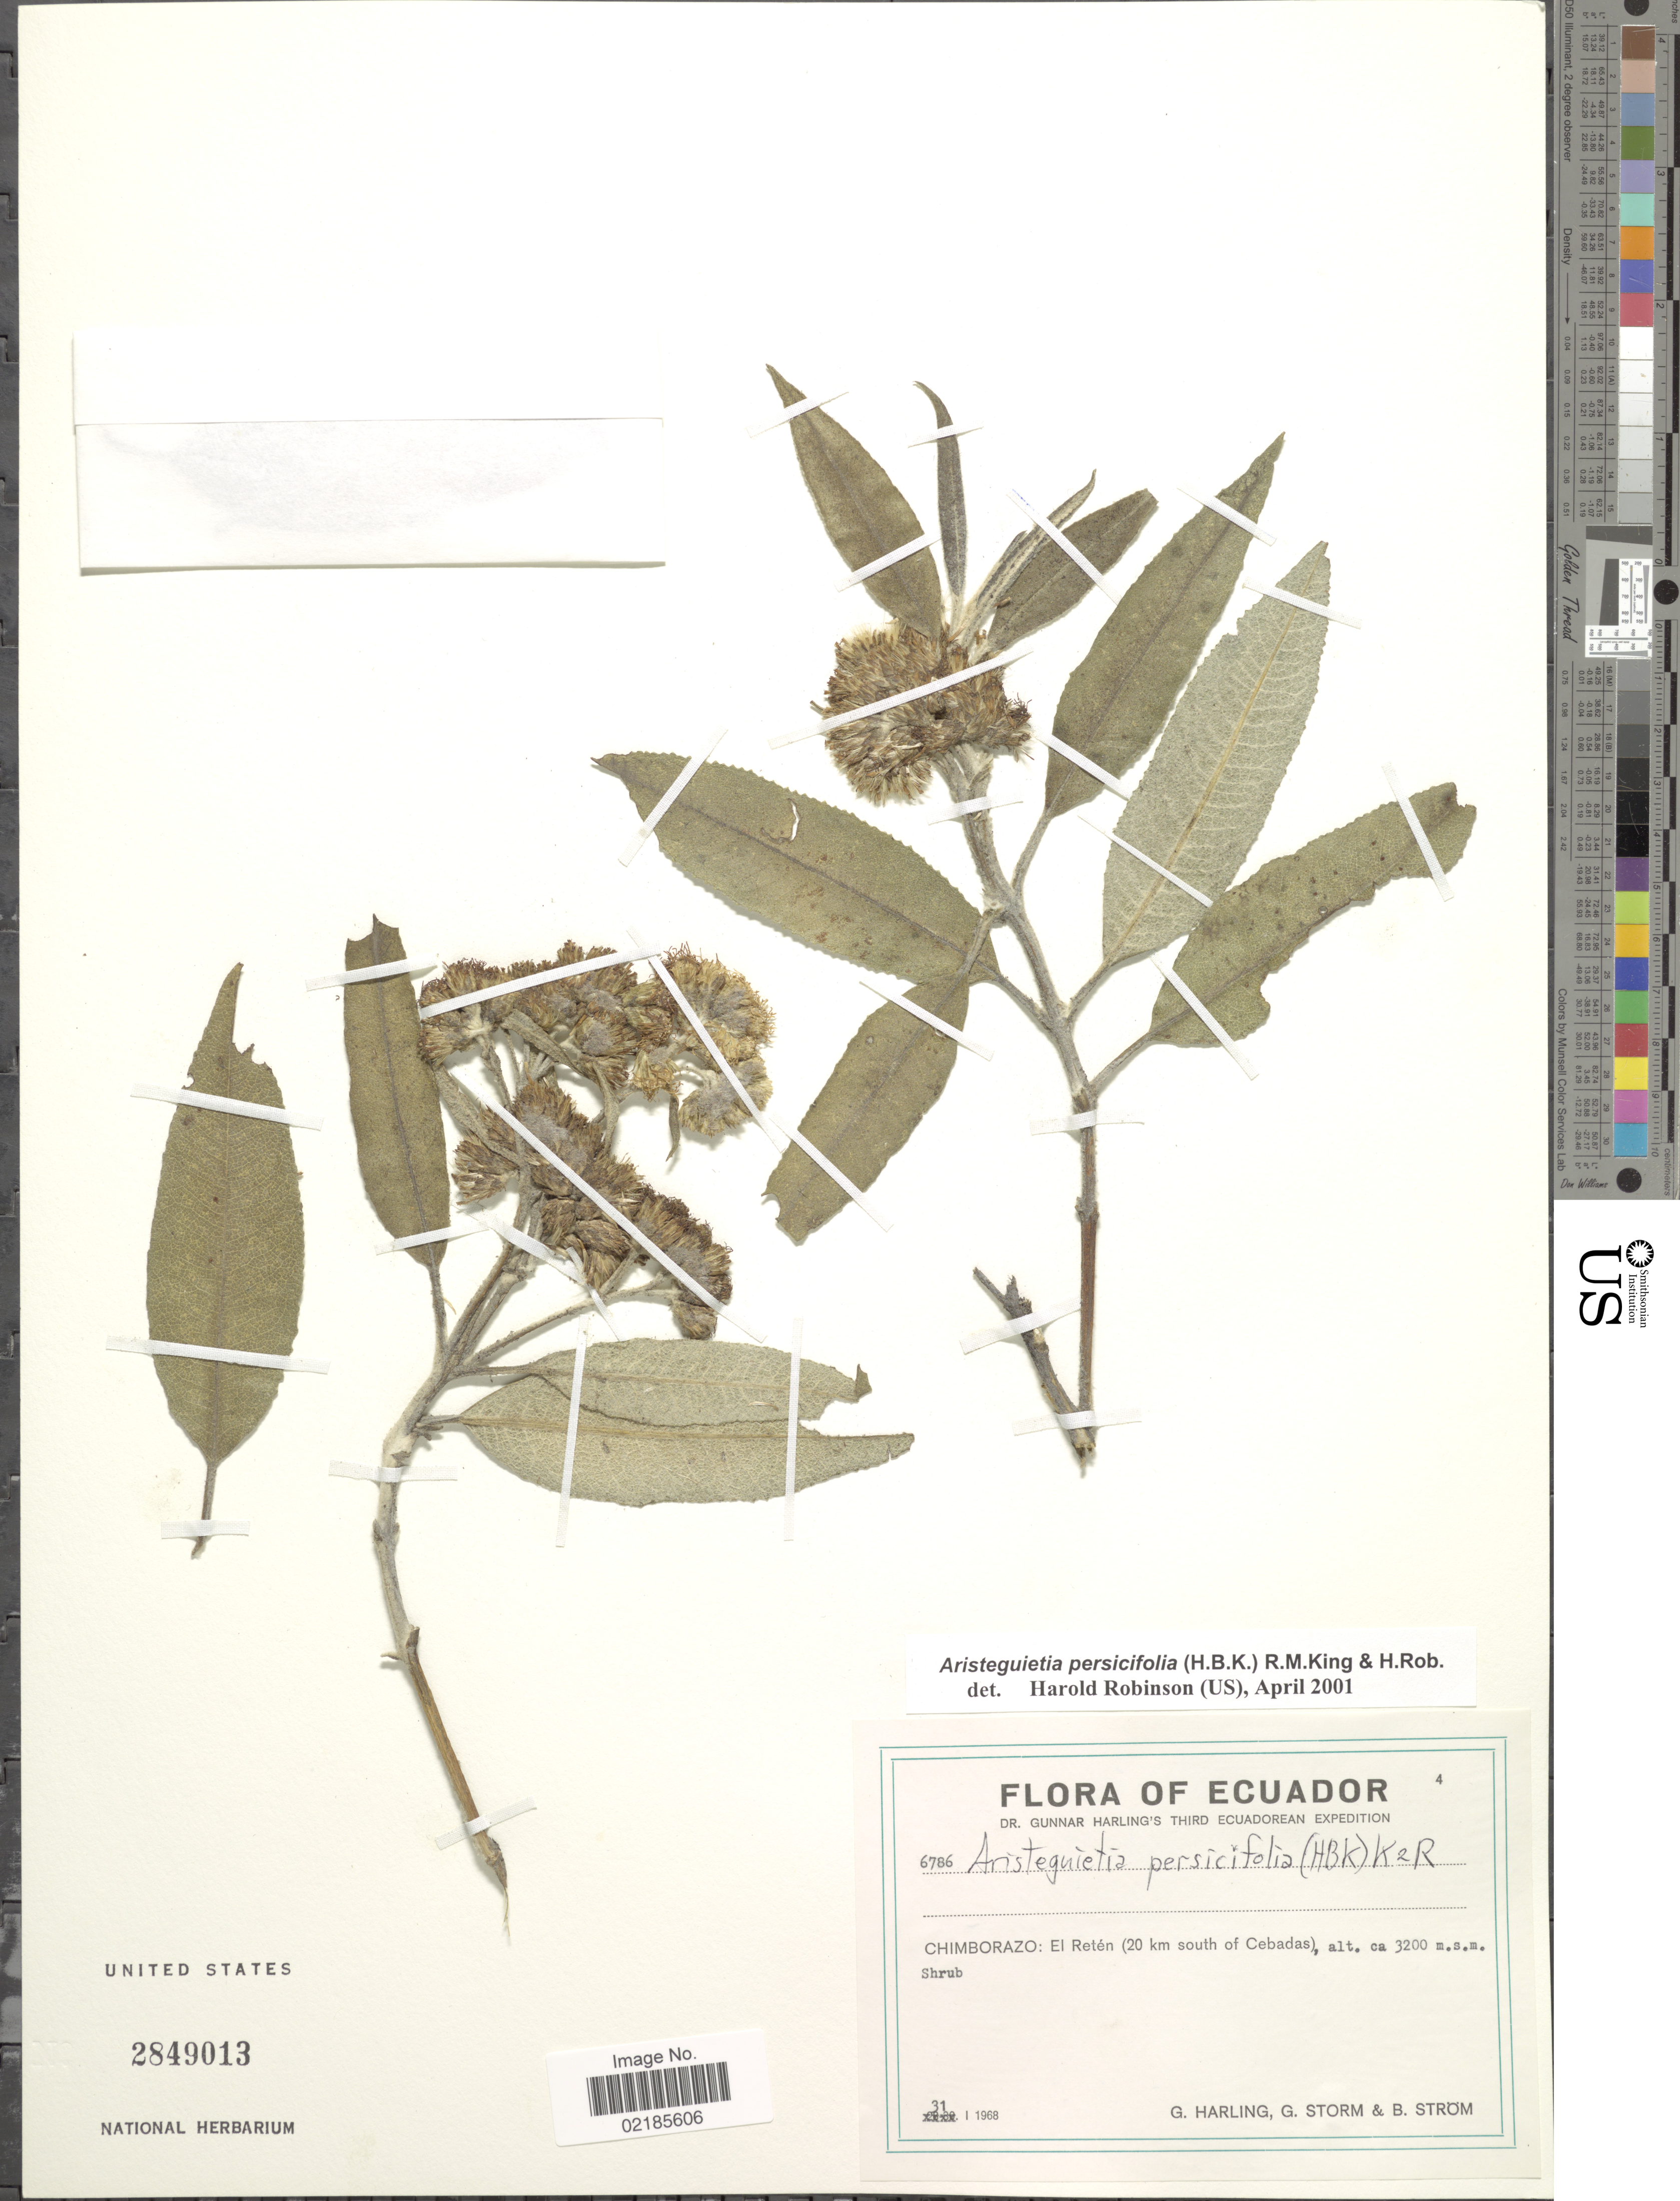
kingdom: Plantae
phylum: Tracheophyta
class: Magnoliopsida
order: Asterales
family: Asteraceae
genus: Aristeguietia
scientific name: Aristeguietia persicifolia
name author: (Kunth) R.M. King & H. Rob.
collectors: G. Harling, G. Storm & B. Ström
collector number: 6786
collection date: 1968-01-31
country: Ecuador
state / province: Chimborazo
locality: El Reten (20 km south of Cebadas)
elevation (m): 3200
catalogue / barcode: US 2849013